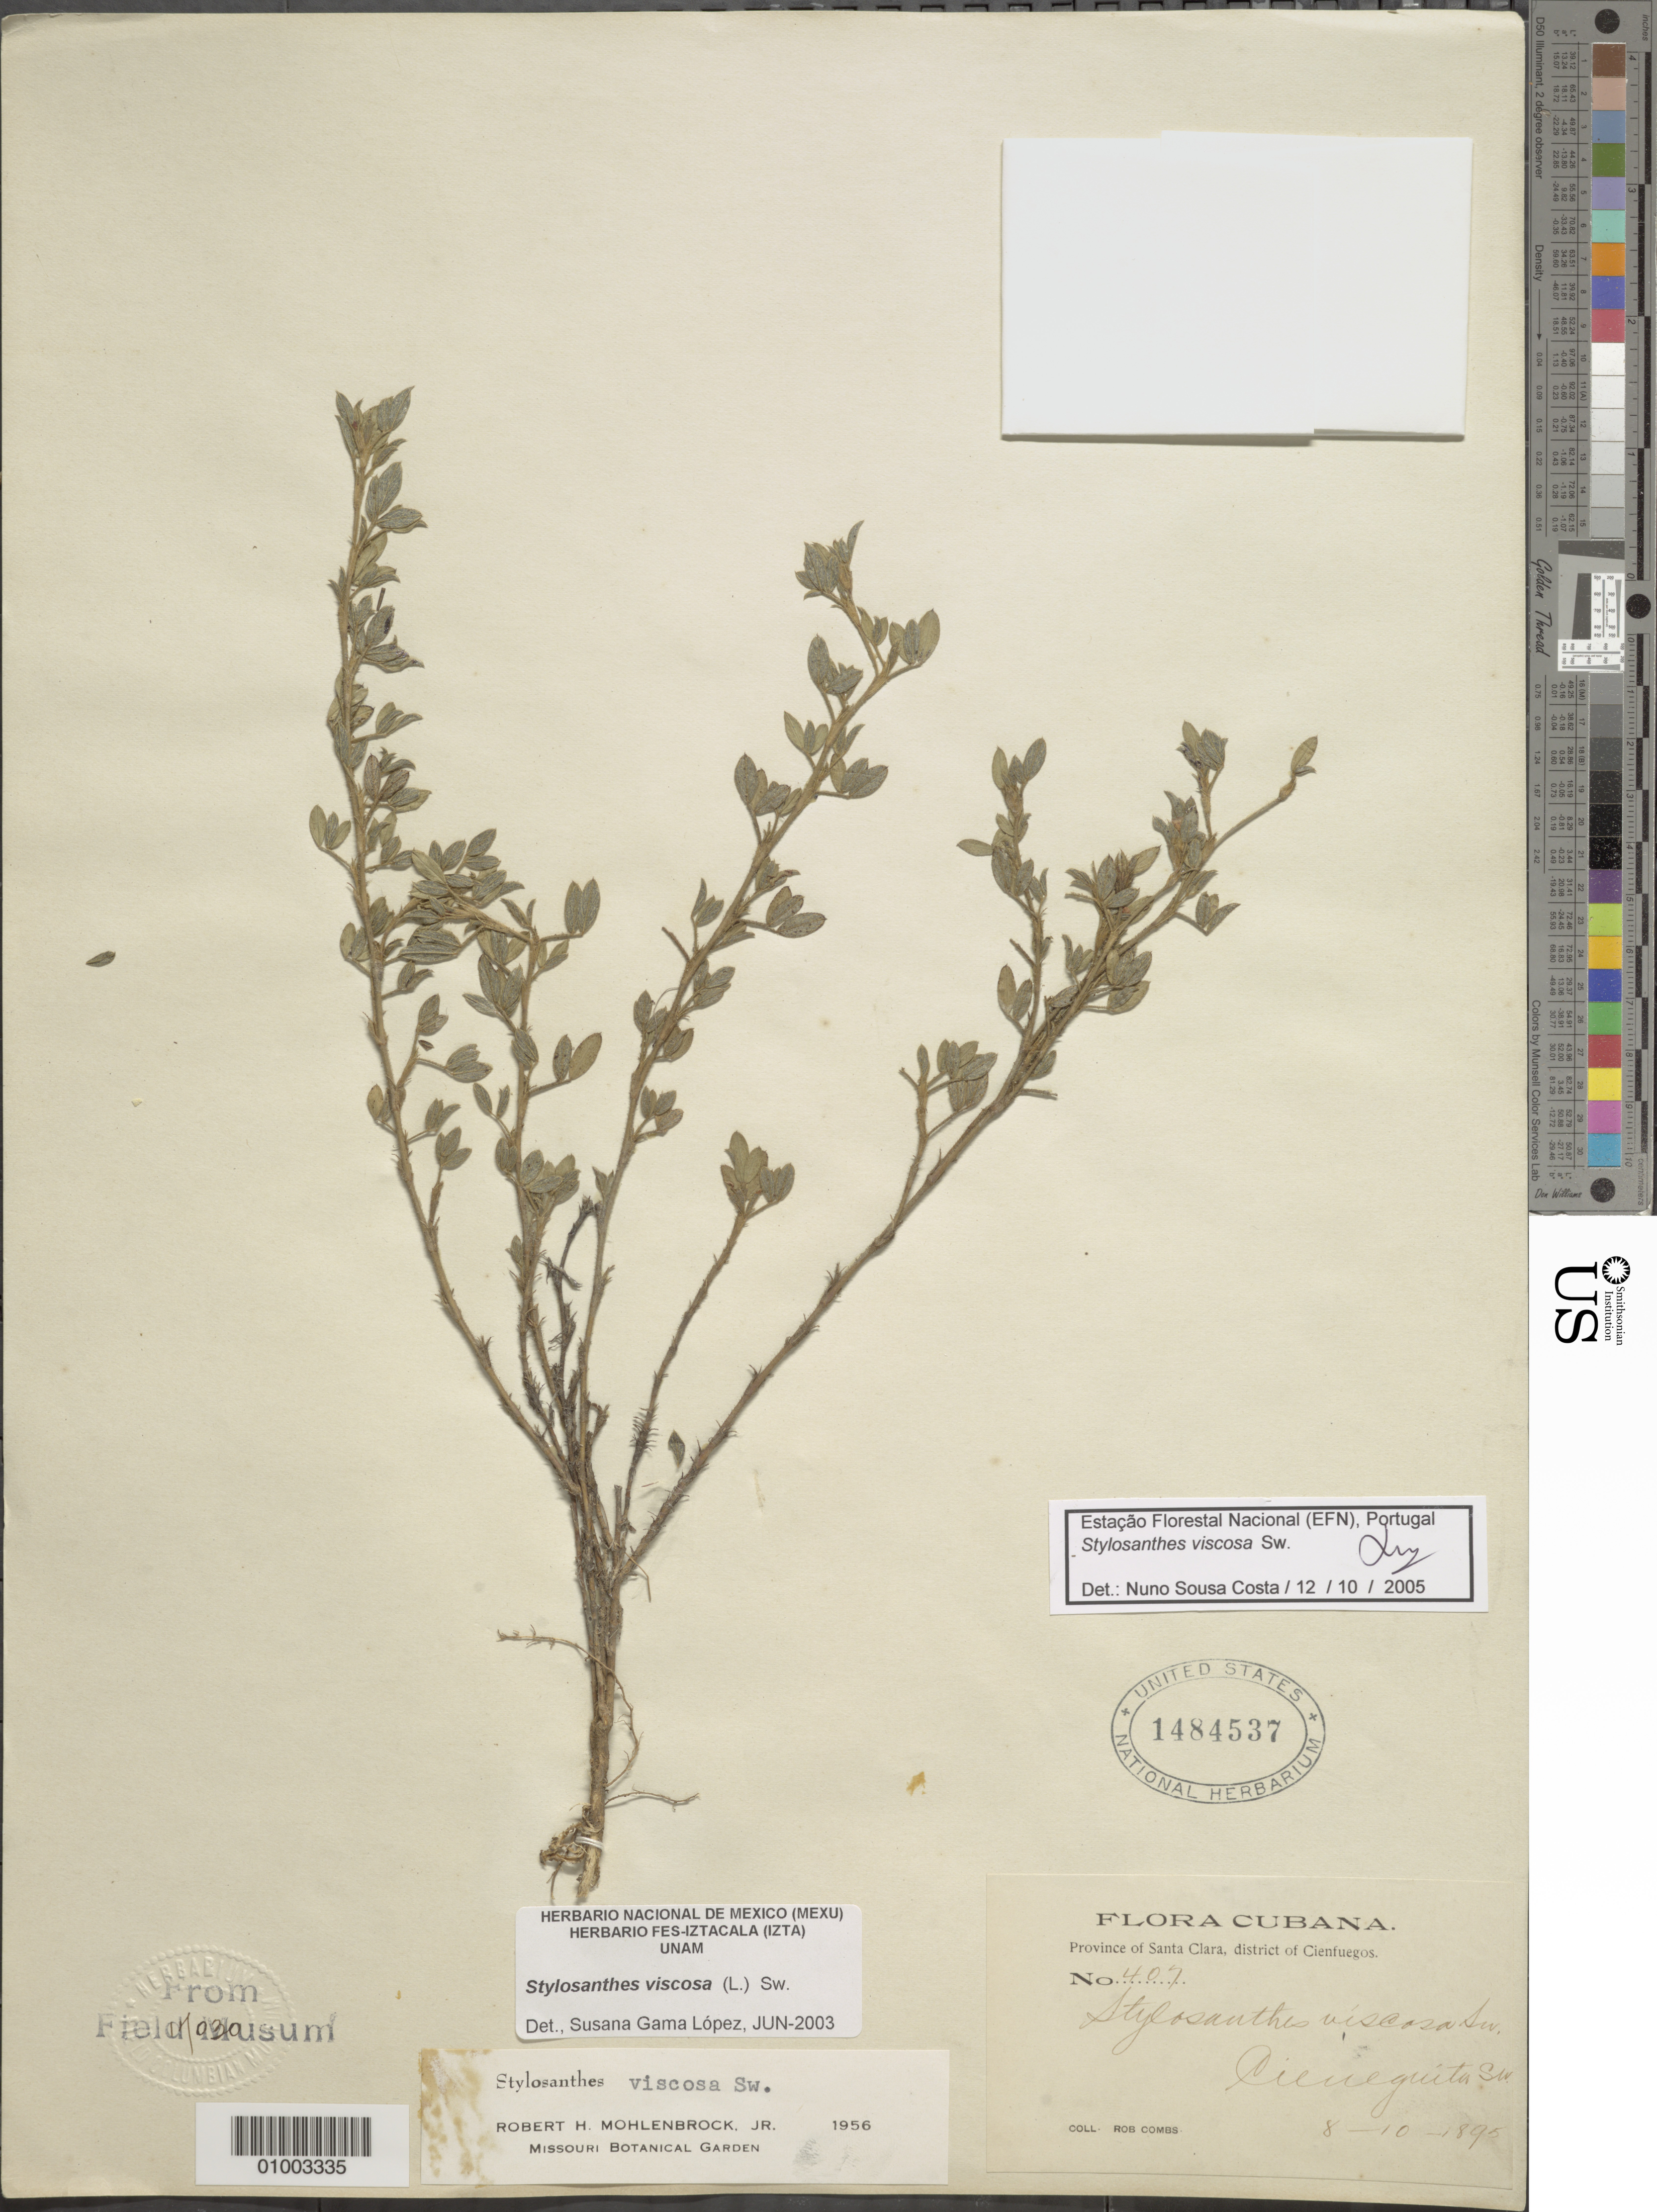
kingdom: Plantae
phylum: Tracheophyta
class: Magnoliopsida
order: Fabales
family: Fabaceae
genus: Stylosanthes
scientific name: Stylosanthes viscosa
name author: Sw.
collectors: R. Combs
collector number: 407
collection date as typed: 08 Oct 1895 or 10 Aug 1895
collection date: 1895-08-10 or 1895-10-08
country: Cuba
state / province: Villa Clara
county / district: Santa Clara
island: Cuba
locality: Cieueguita, sur, district of Cienfuegos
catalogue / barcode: US 1484537